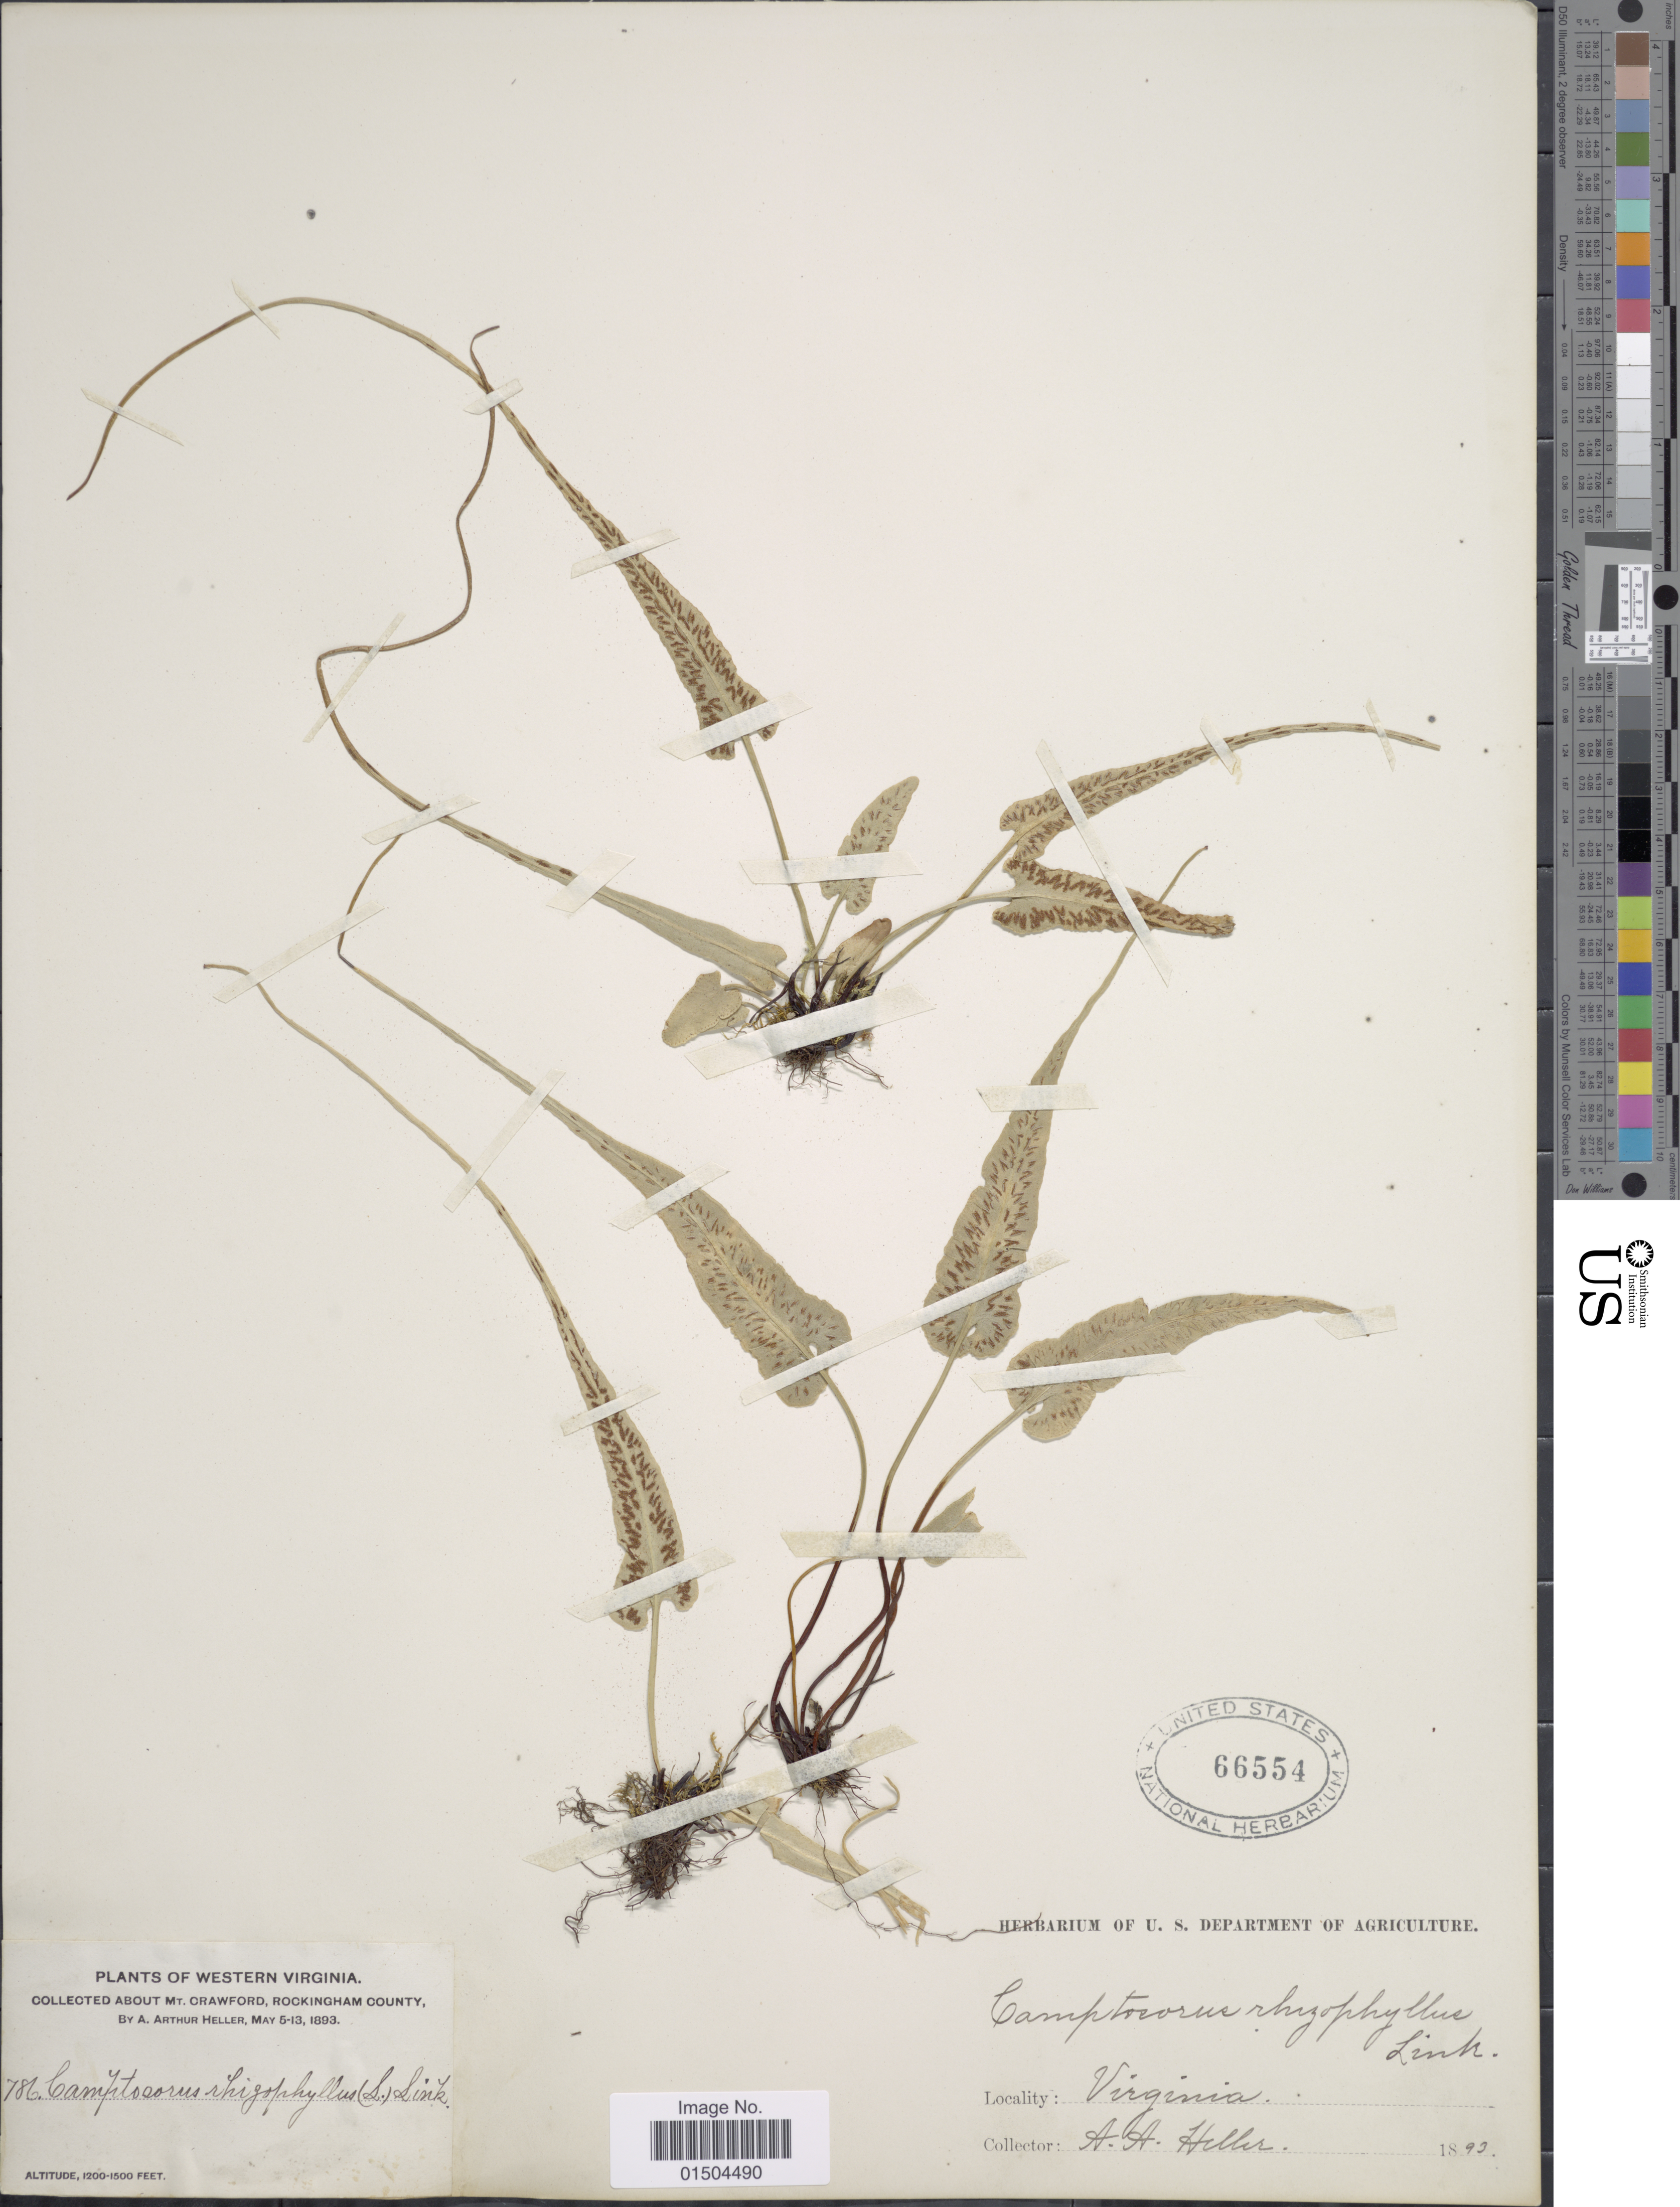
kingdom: Plantae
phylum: Tracheophyta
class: Polypodiopsida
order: Polypodiales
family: Aspleniaceae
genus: Asplenium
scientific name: Asplenium rhizophyllum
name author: L.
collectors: A. A. Heller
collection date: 1893-05-05/1893-05-13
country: United States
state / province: Virginia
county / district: Rockingham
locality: Western Virginia. Collected about Mt. Crawford, Rockingham County.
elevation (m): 366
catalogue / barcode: US 66554